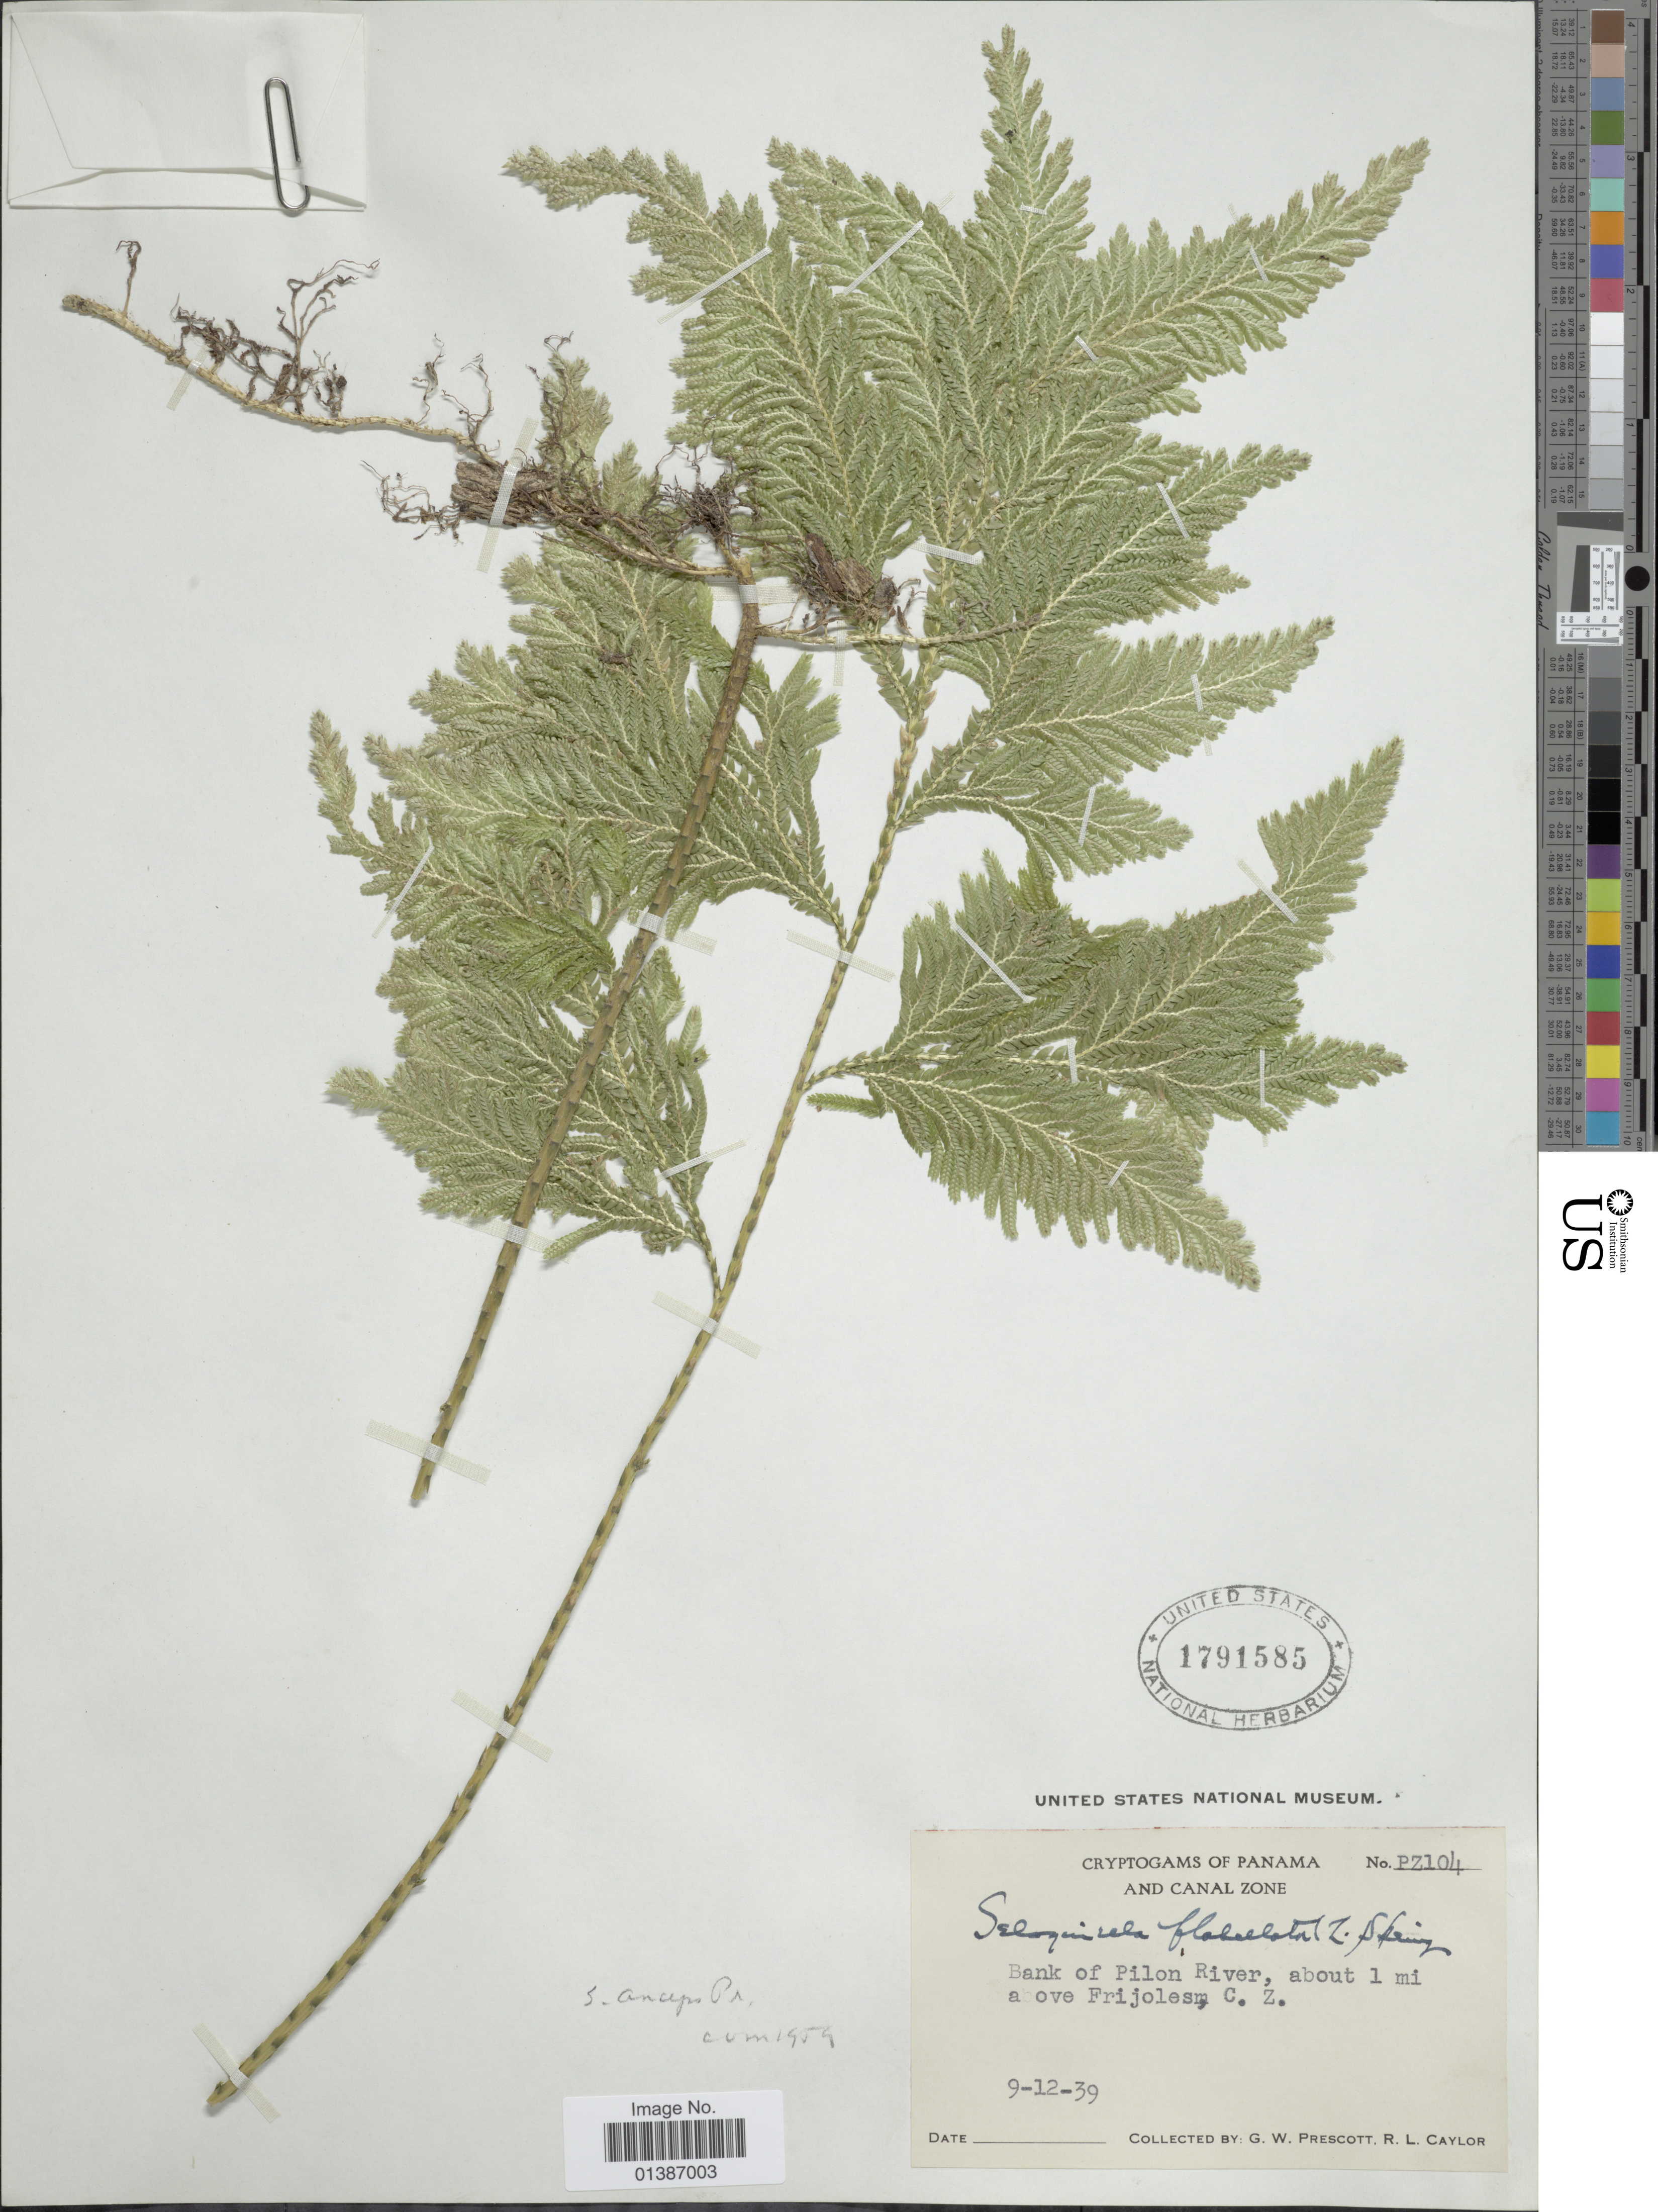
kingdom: Plantae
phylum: Tracheophyta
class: Lycopodiopsida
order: Selaginellales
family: Selaginellaceae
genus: Selaginella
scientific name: Selaginella anceps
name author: (C. Presl)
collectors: G. Prescott & R. Caylor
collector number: PZ104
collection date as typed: Transcribed d/m/y: 12/9/39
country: Panama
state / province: Colón / Panamá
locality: Bank of Pilon River, about 1 mi above Frijolesm, C.Z.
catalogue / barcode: US 1791585